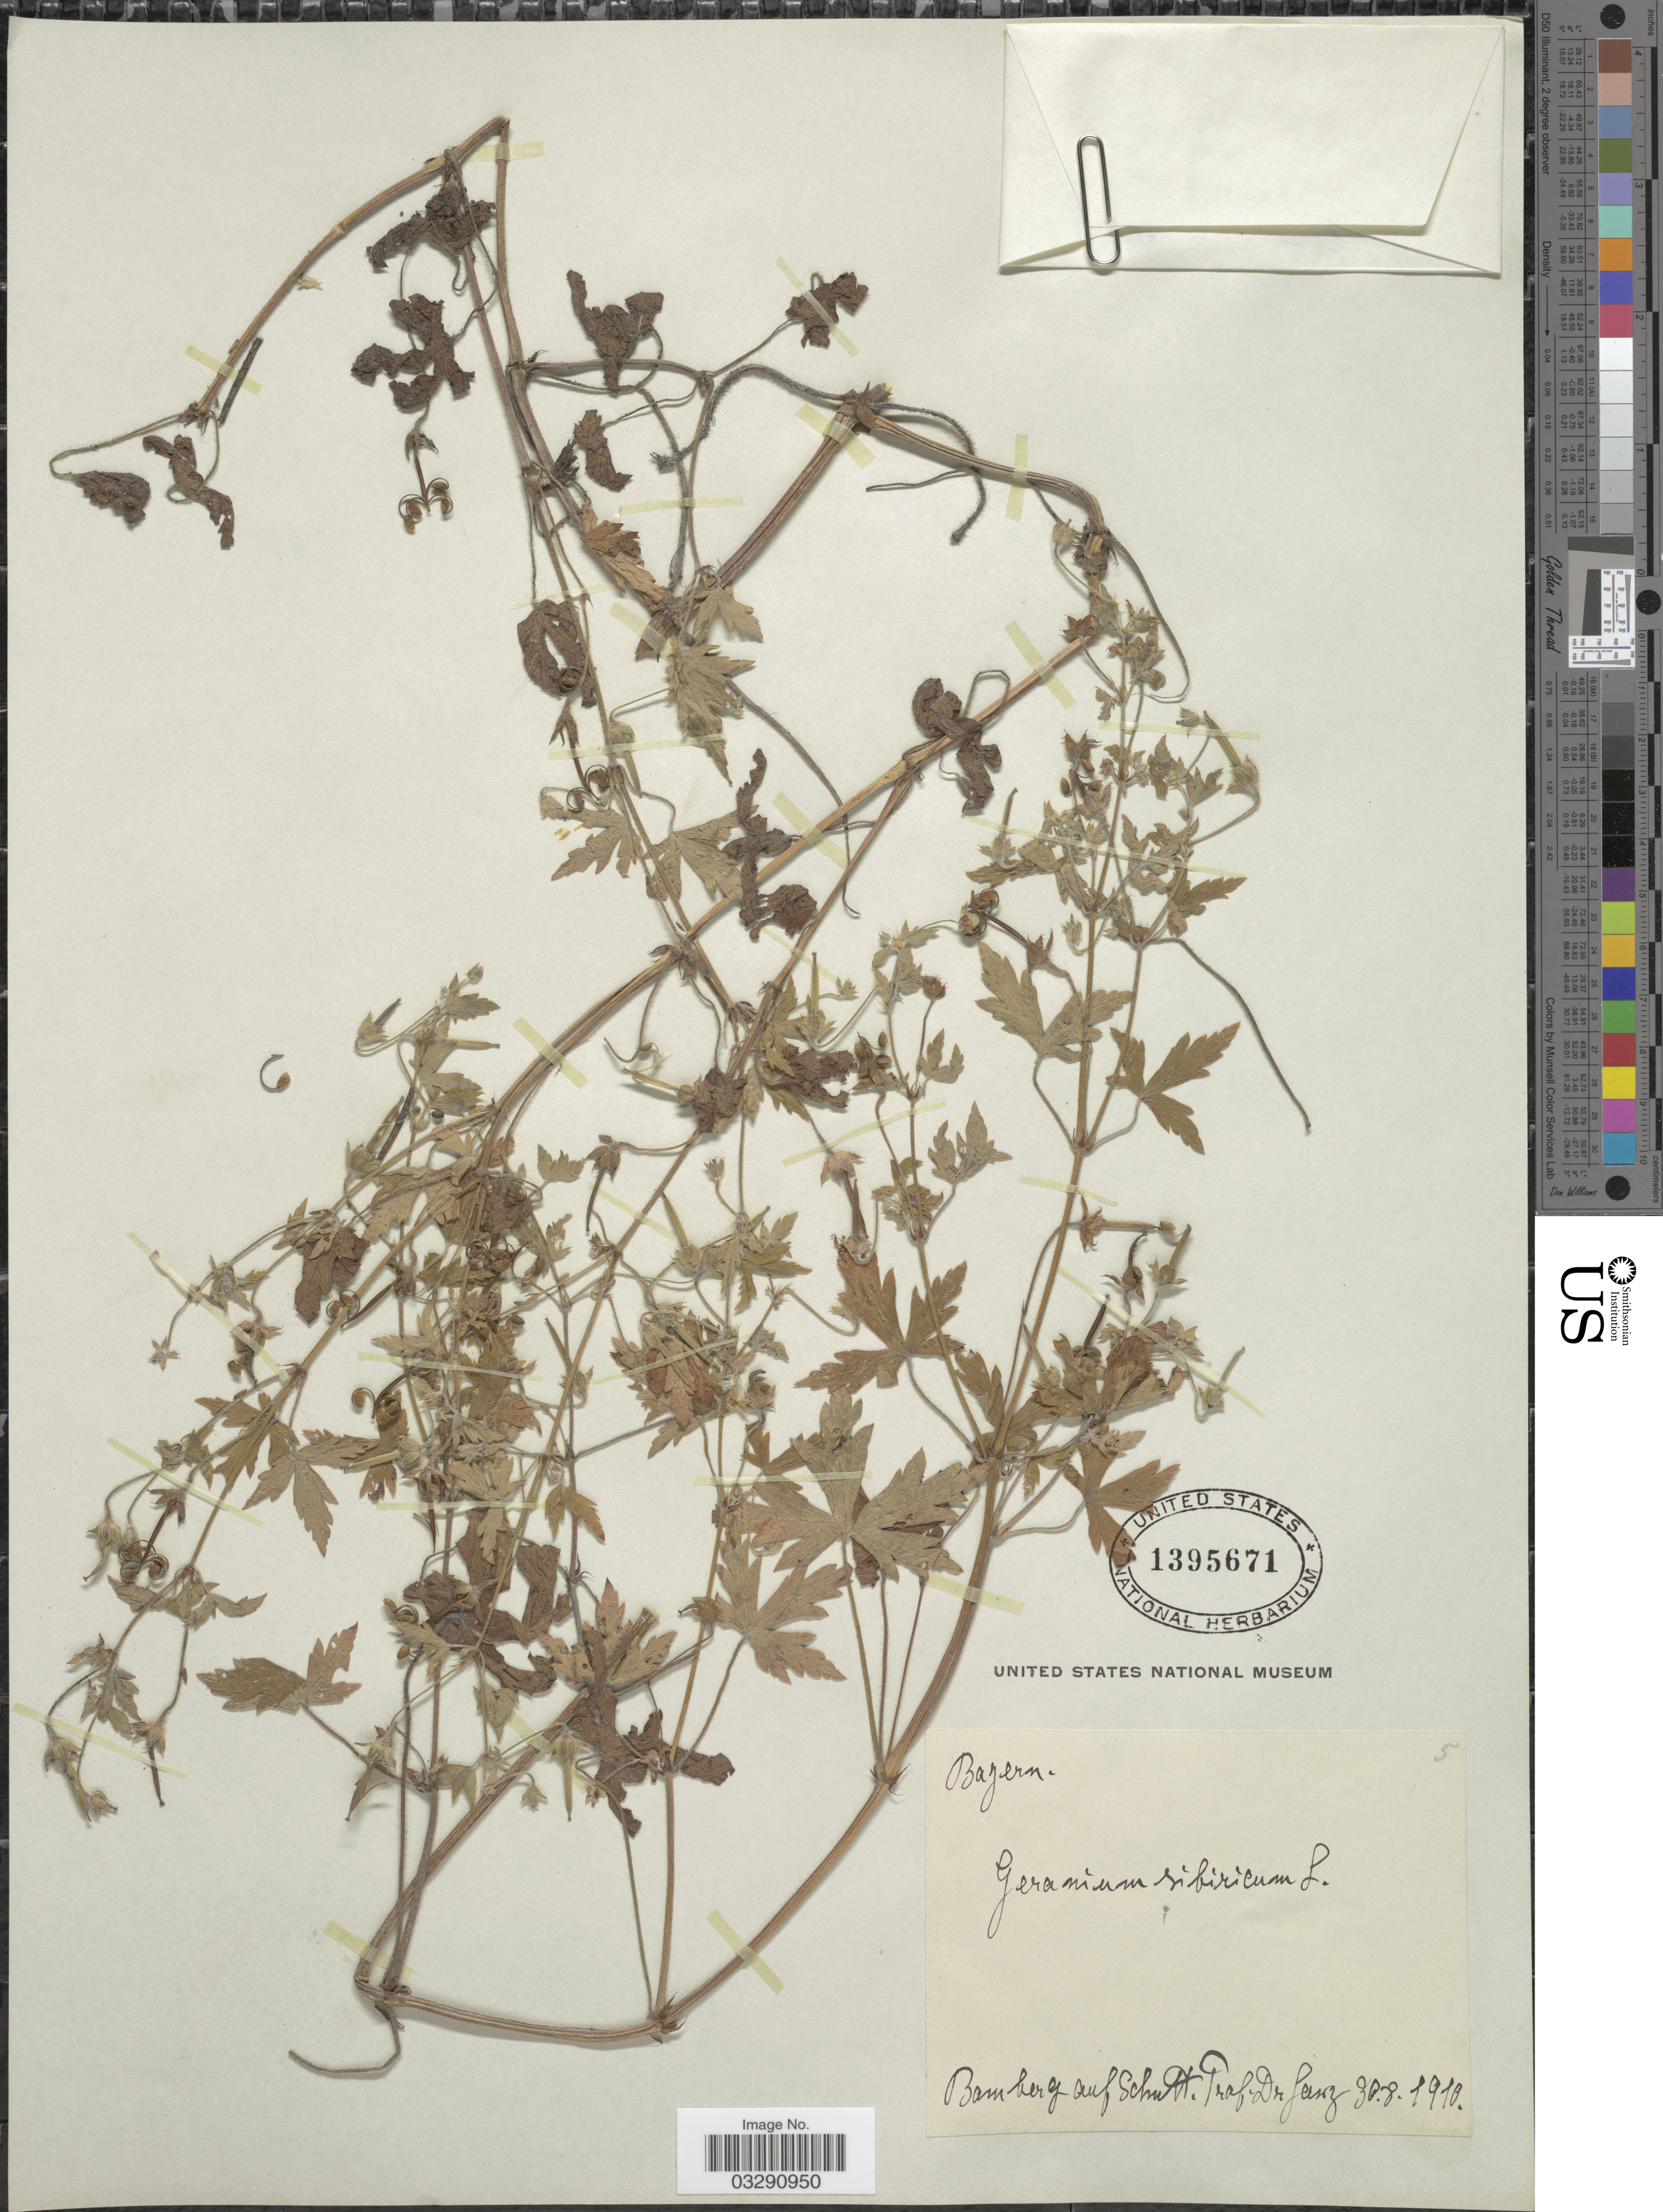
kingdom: Plantae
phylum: Tracheophyta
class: Magnoliopsida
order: Geraniales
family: Geraniaceae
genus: Geranium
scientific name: Geranium sibiricum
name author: L.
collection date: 1910-08-30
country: Germany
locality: Bamberg auf Schutt.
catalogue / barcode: US 1395671